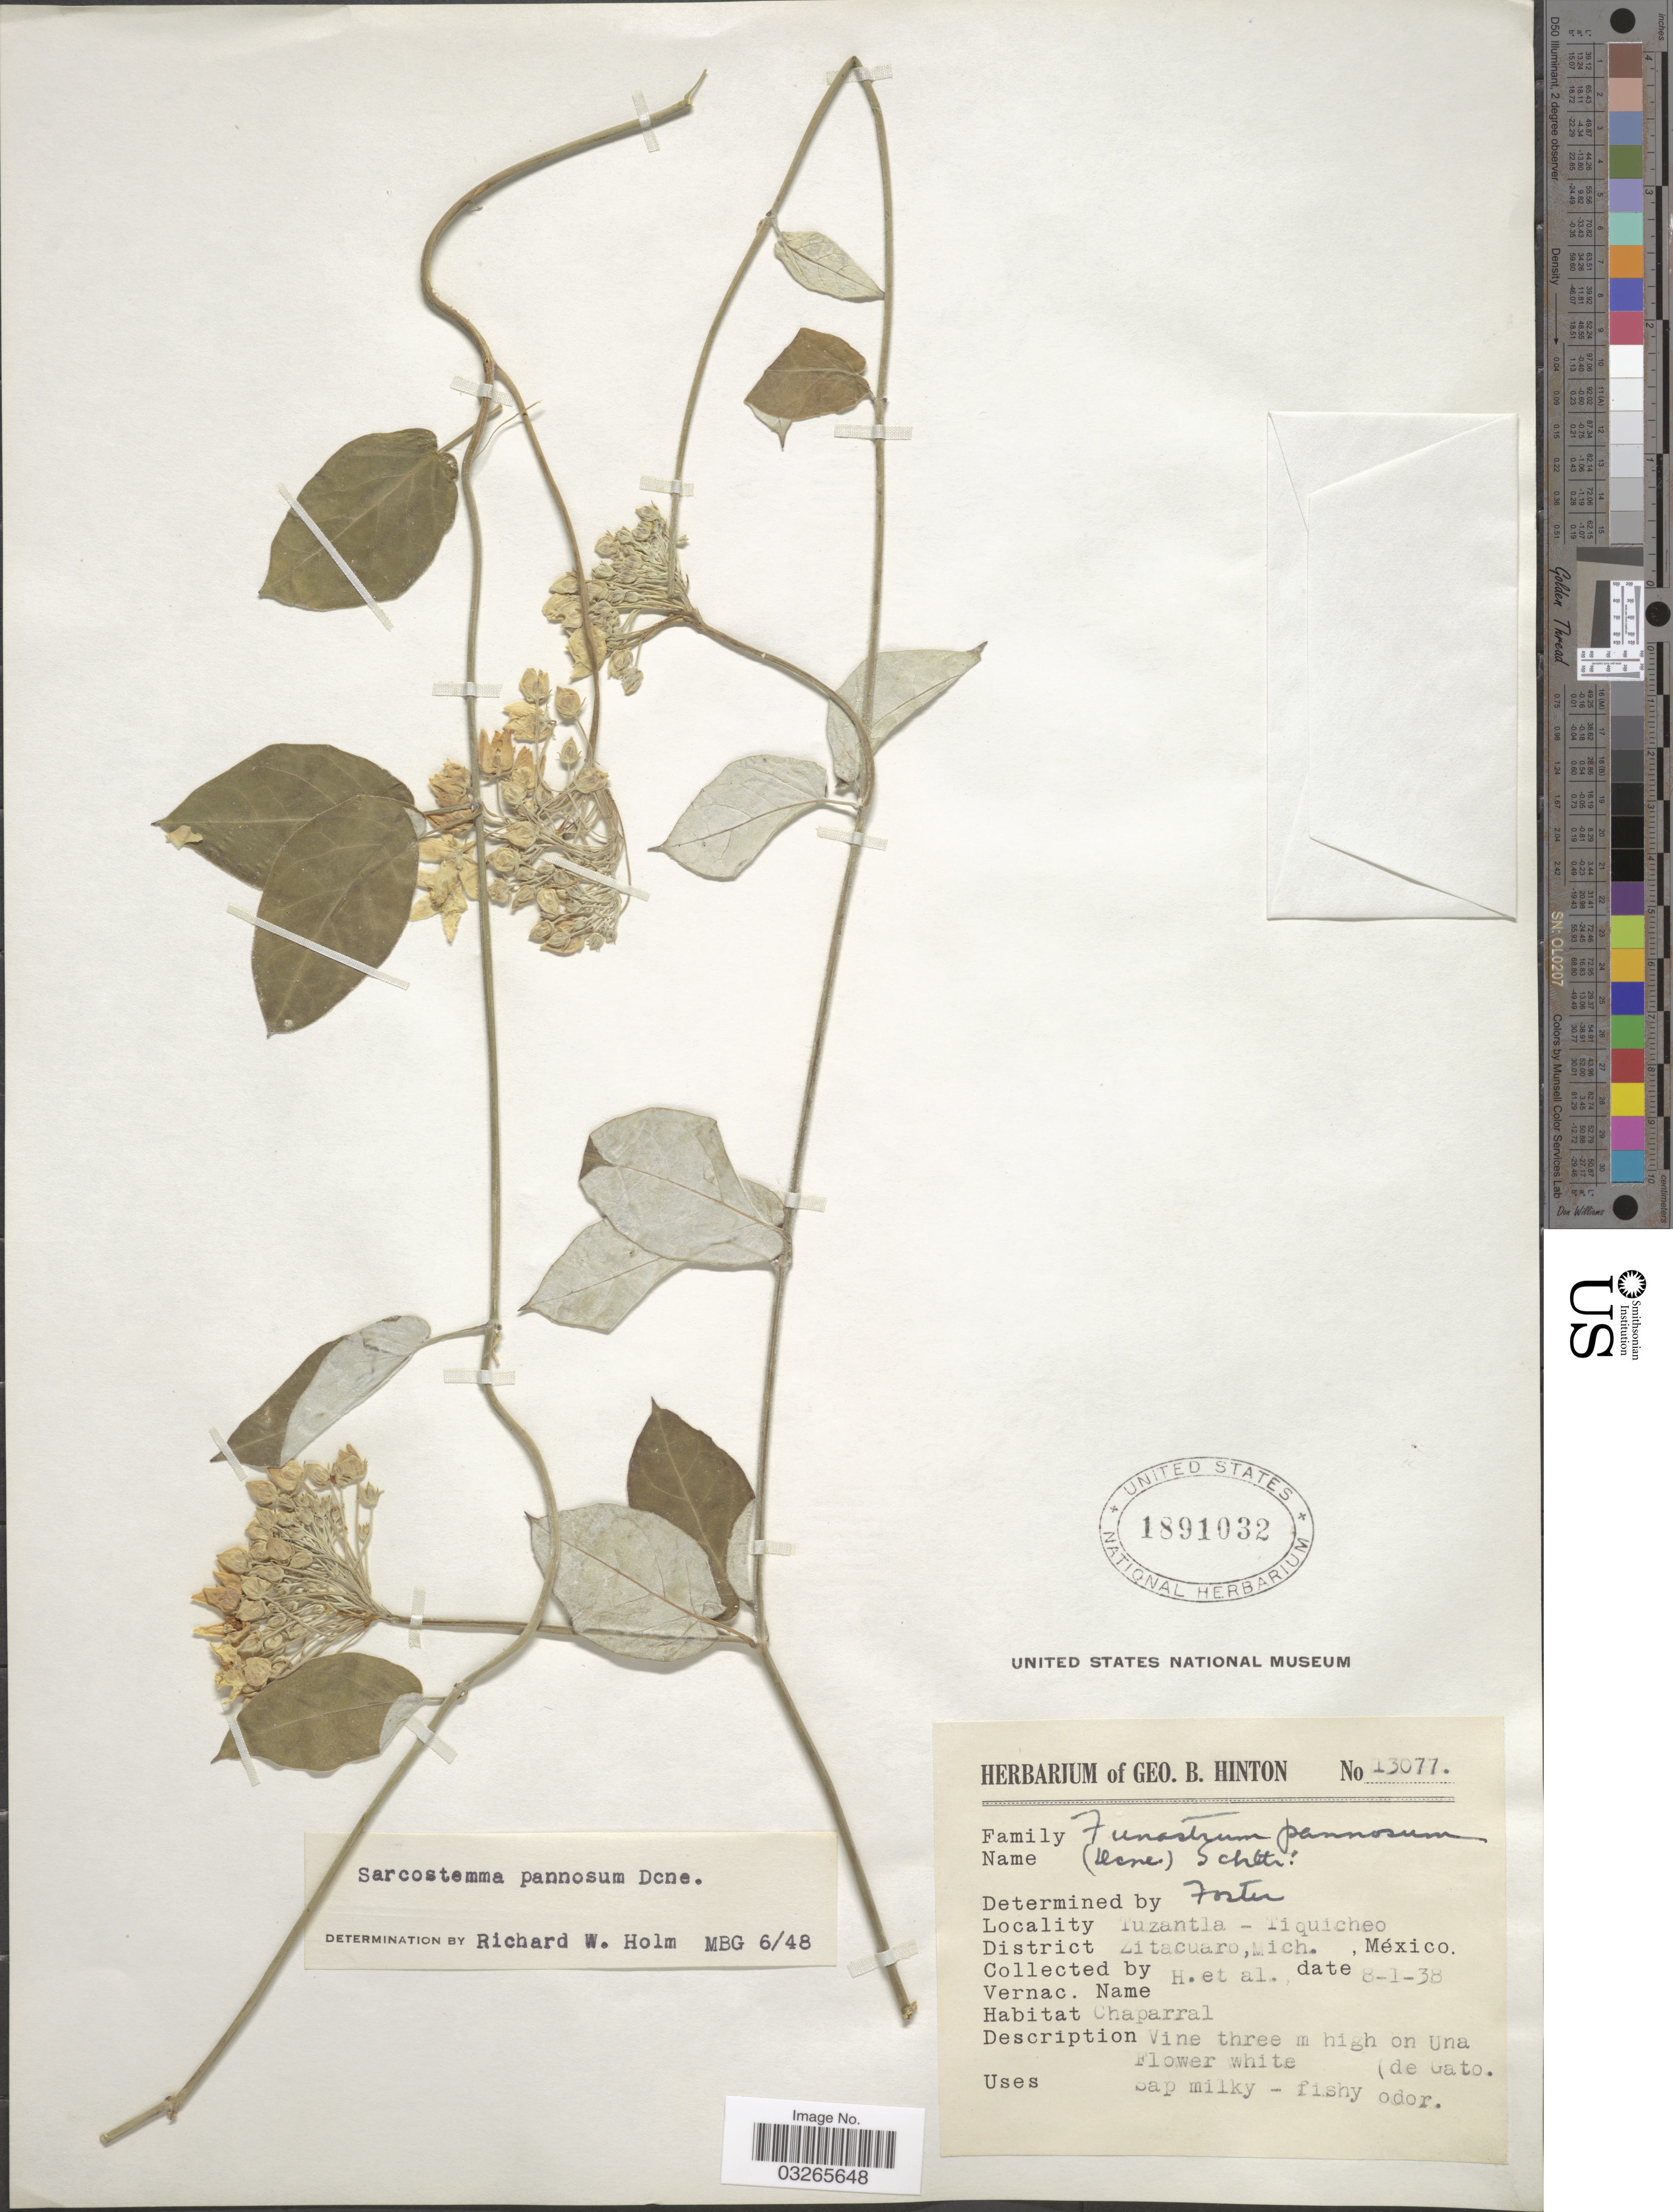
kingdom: Plantae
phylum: Tracheophyta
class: Magnoliopsida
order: Gentianales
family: Apocynaceae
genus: Sarcostemma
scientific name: Sarcostemma pannosum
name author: Decne.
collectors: G. B. Hinton & et al.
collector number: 13077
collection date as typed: Transcribed d/m/y: 8/1/38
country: Mexico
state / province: Michoacán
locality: Tuzantla - Tiquicheo, District Zitacuaro, Mich., México.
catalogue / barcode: US 1891032